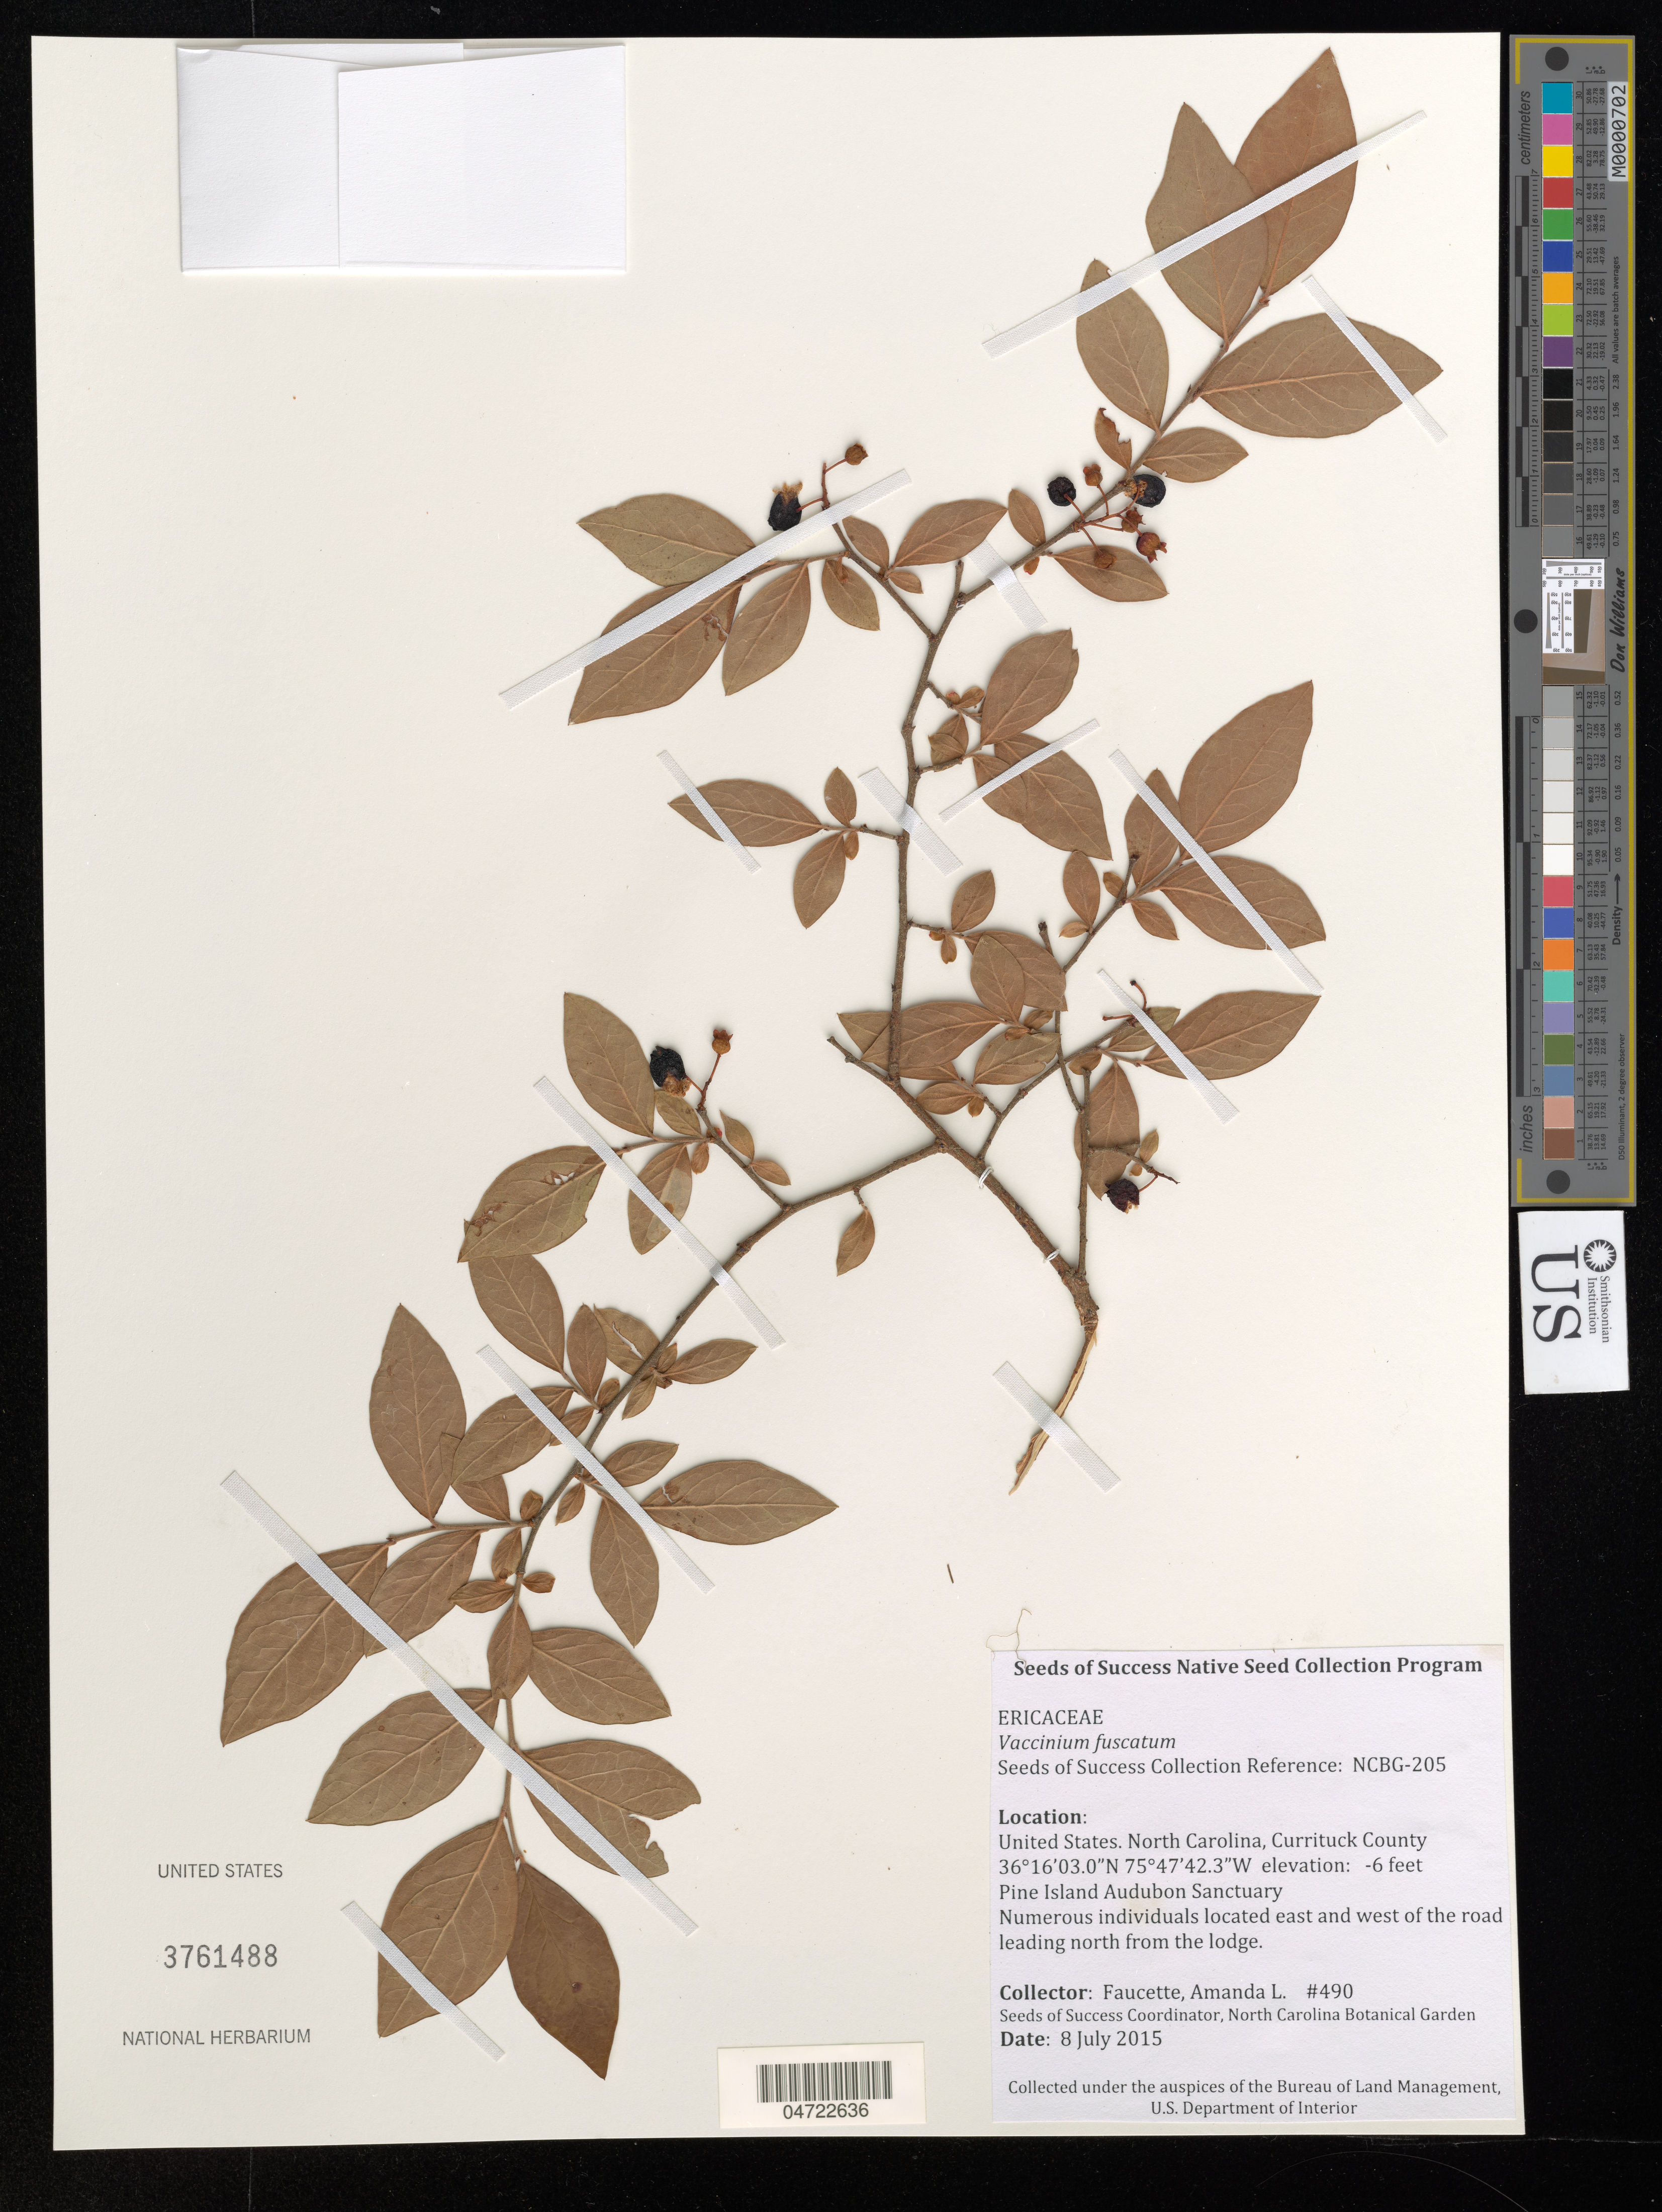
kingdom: Plantae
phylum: Tracheophyta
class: Magnoliopsida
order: Ericales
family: Ericaceae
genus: Vaccinium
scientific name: Vaccinium fuscatum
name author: Aiton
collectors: A. Faucette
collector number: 490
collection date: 2015-07-08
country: United States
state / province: North Carolina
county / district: Currituck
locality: Currituck County. Pine Island Audubon Sanctuary. East and west of the road leading north from the lodge.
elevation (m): -2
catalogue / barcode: US 3761488